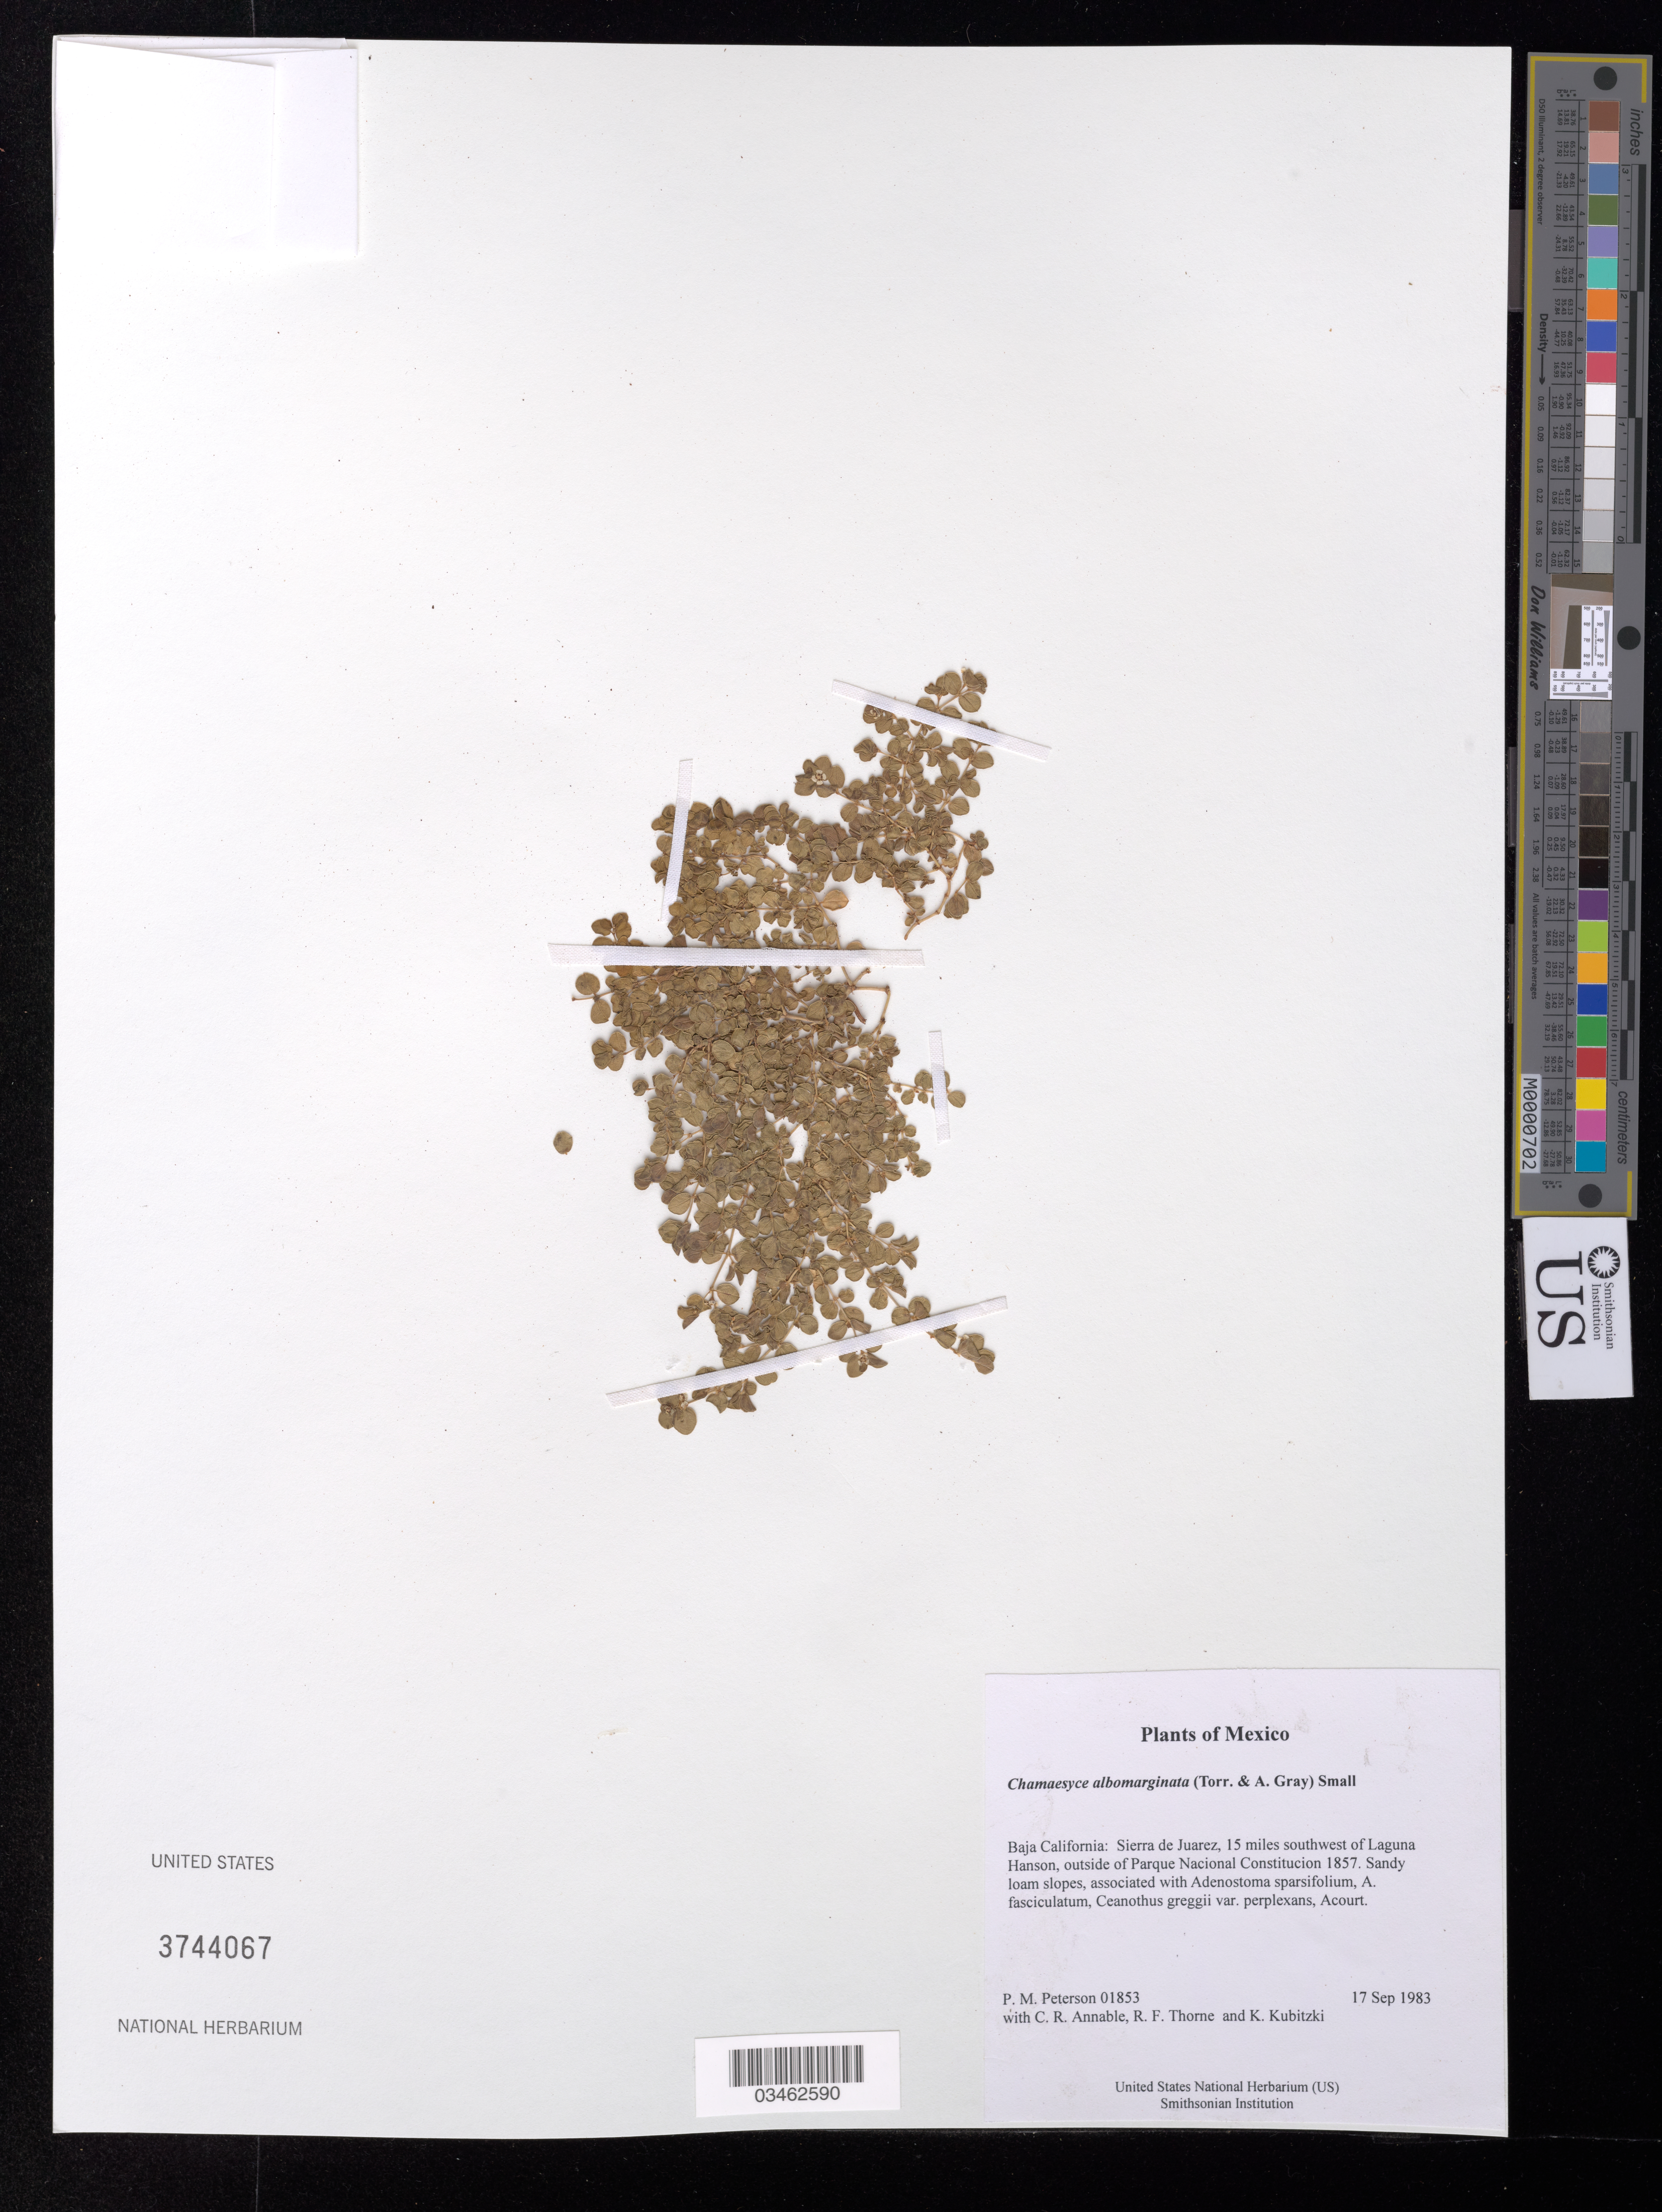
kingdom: Plantae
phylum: Tracheophyta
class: Magnoliopsida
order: Malpighiales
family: Euphorbiaceae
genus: Euphorbia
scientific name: Euphorbia albomarginata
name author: Torr. & A. Gray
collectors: P. M. Peterson, C. R. Annable, R. F. Thorne & K. Kubitzki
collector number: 01853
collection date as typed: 17 Sep 1983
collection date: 1983-09-17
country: Mexico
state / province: Baja California Norte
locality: Sierra de Juarez, 15 miles southwest of Laguna Hanson, outside of Parque Nacional Constitucion 1857.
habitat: Sandy loam slopes, associated with Adenostoma sparsifolium, A. fasciculatum, Ceanothus greggii var. perplexans, Acourt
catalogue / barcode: US 3744067